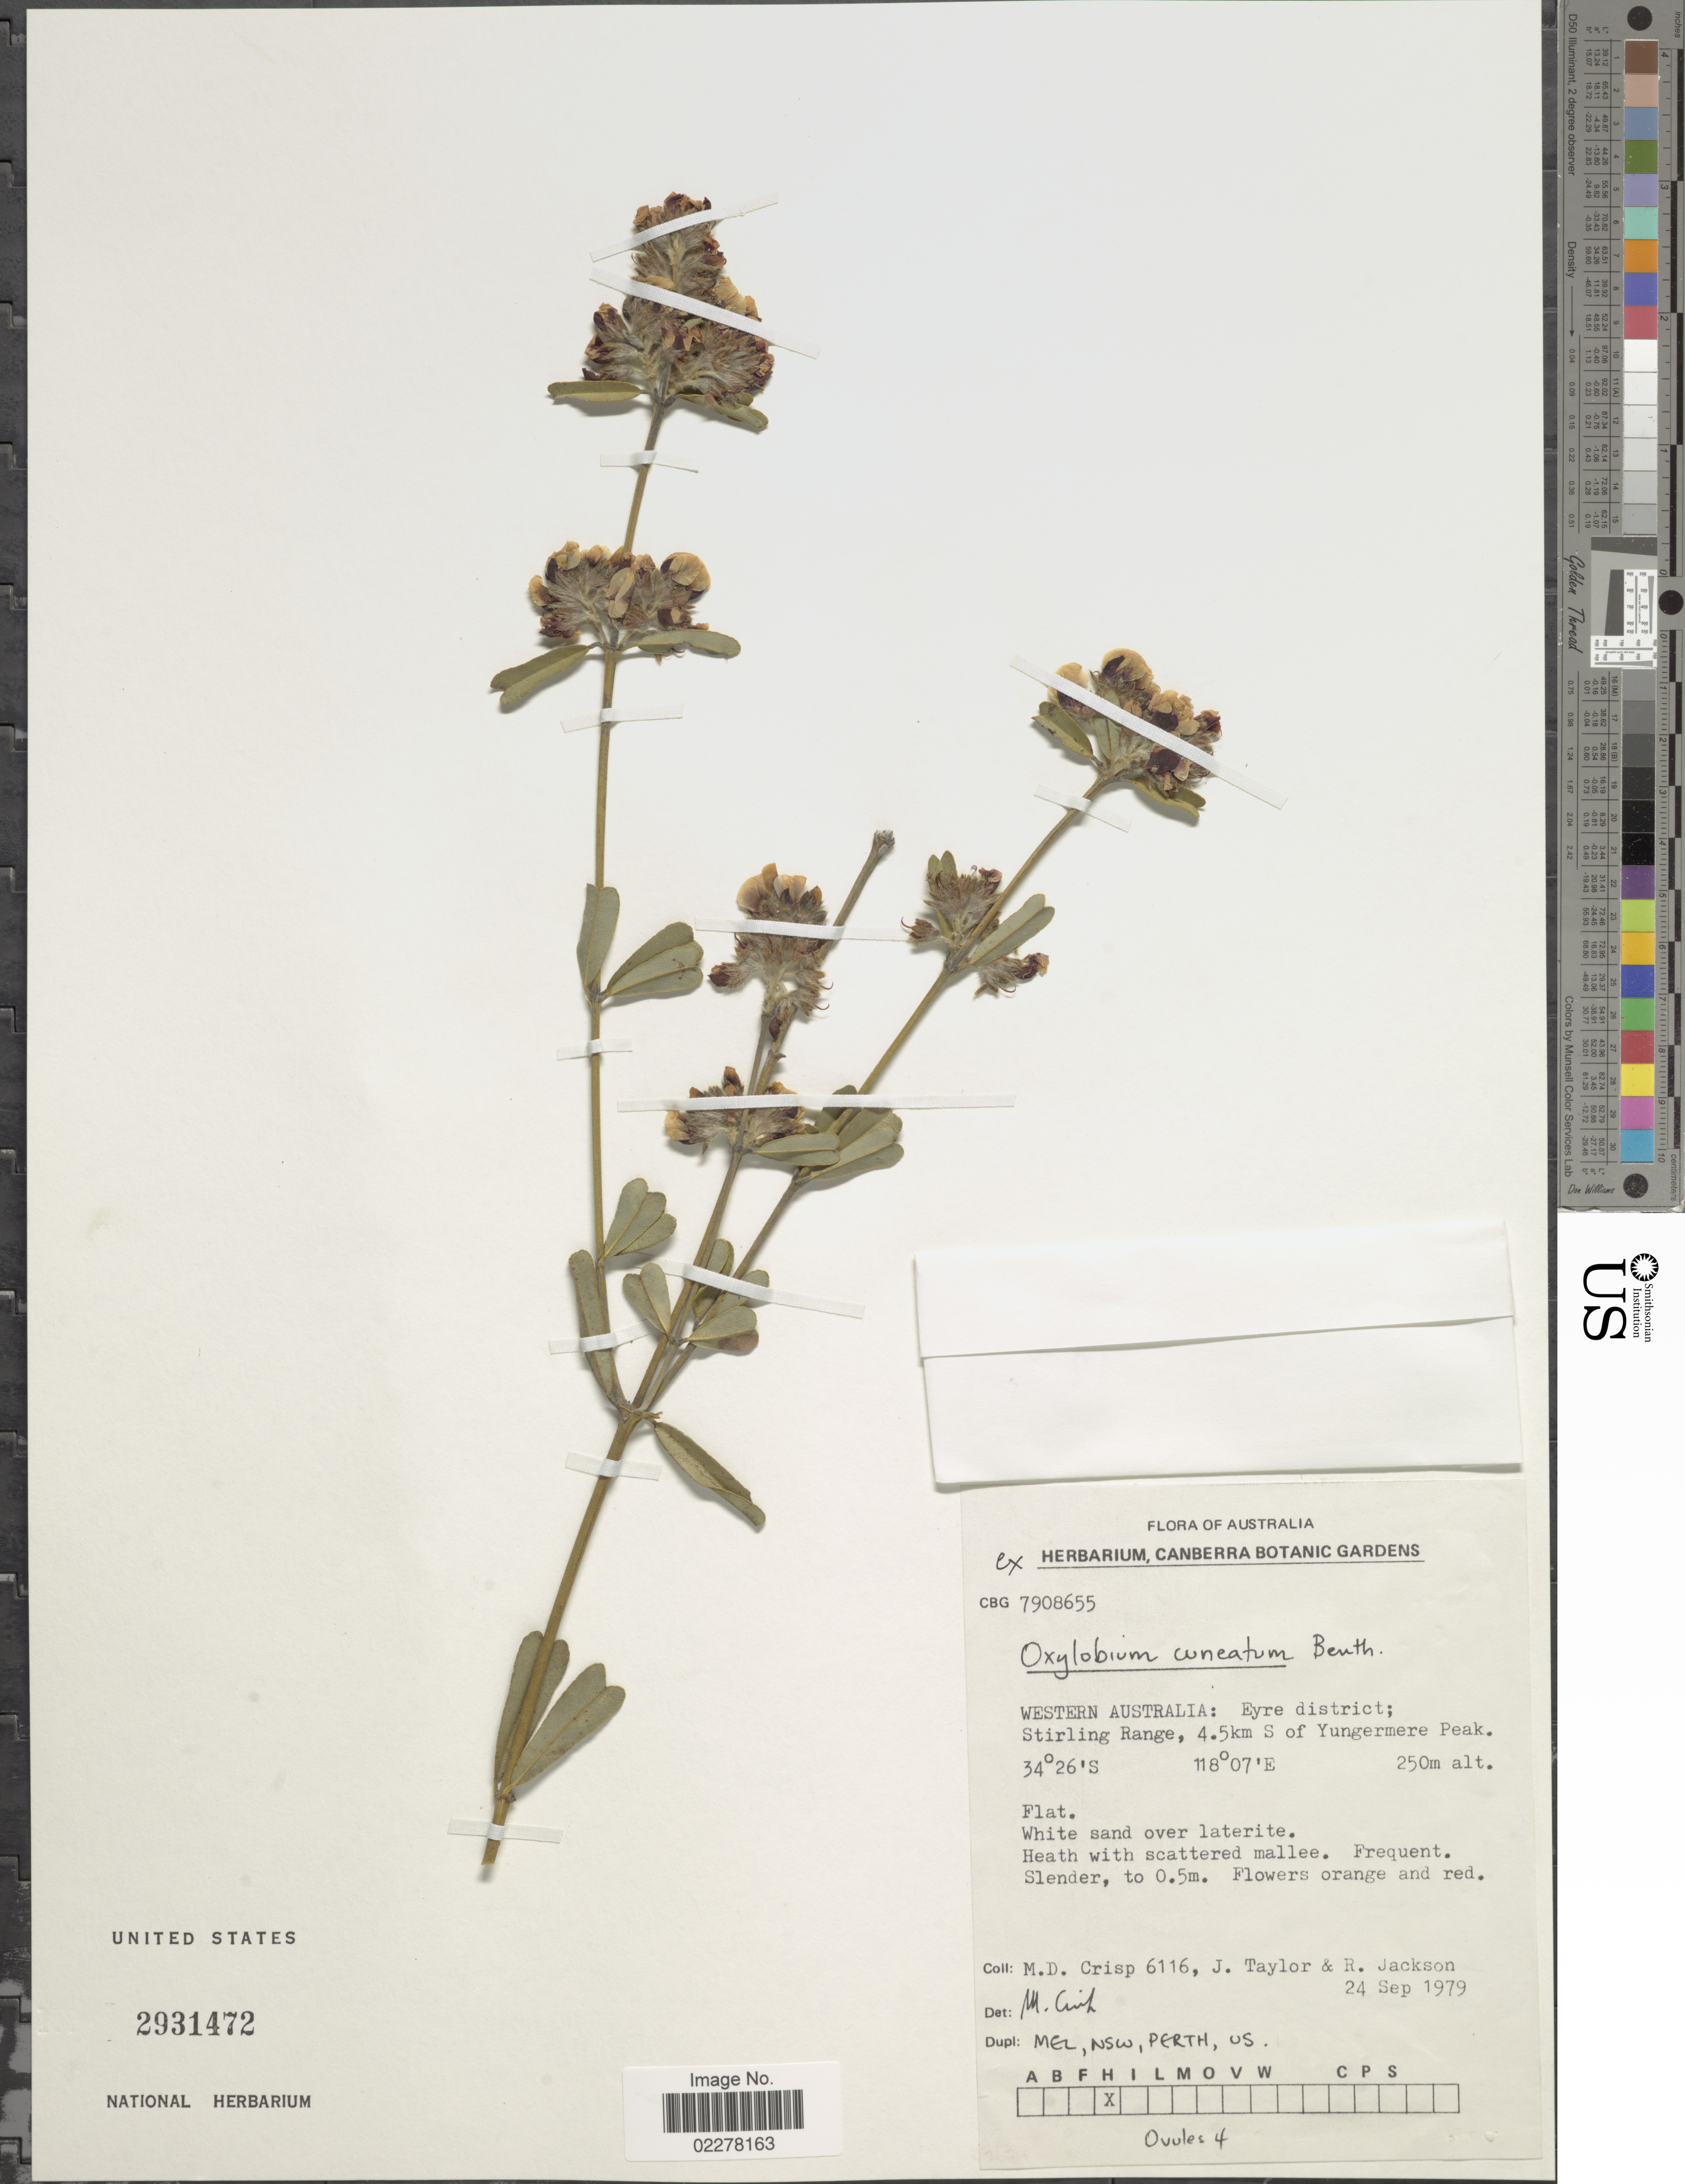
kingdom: Plantae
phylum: Tracheophyta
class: Magnoliopsida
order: Fabales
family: Fabaceae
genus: Gastrolobium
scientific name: Gastrolobium dilatatum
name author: (Benth.) G. Chandler & Crisp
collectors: M. Crisp, J. Taylor & R. Jackson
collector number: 6116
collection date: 1979-09-24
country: Australia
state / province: Western Australia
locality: Eyre district; Stirling range, 4.5km S. of Yungermere Peak.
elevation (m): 250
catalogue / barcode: US 2931472